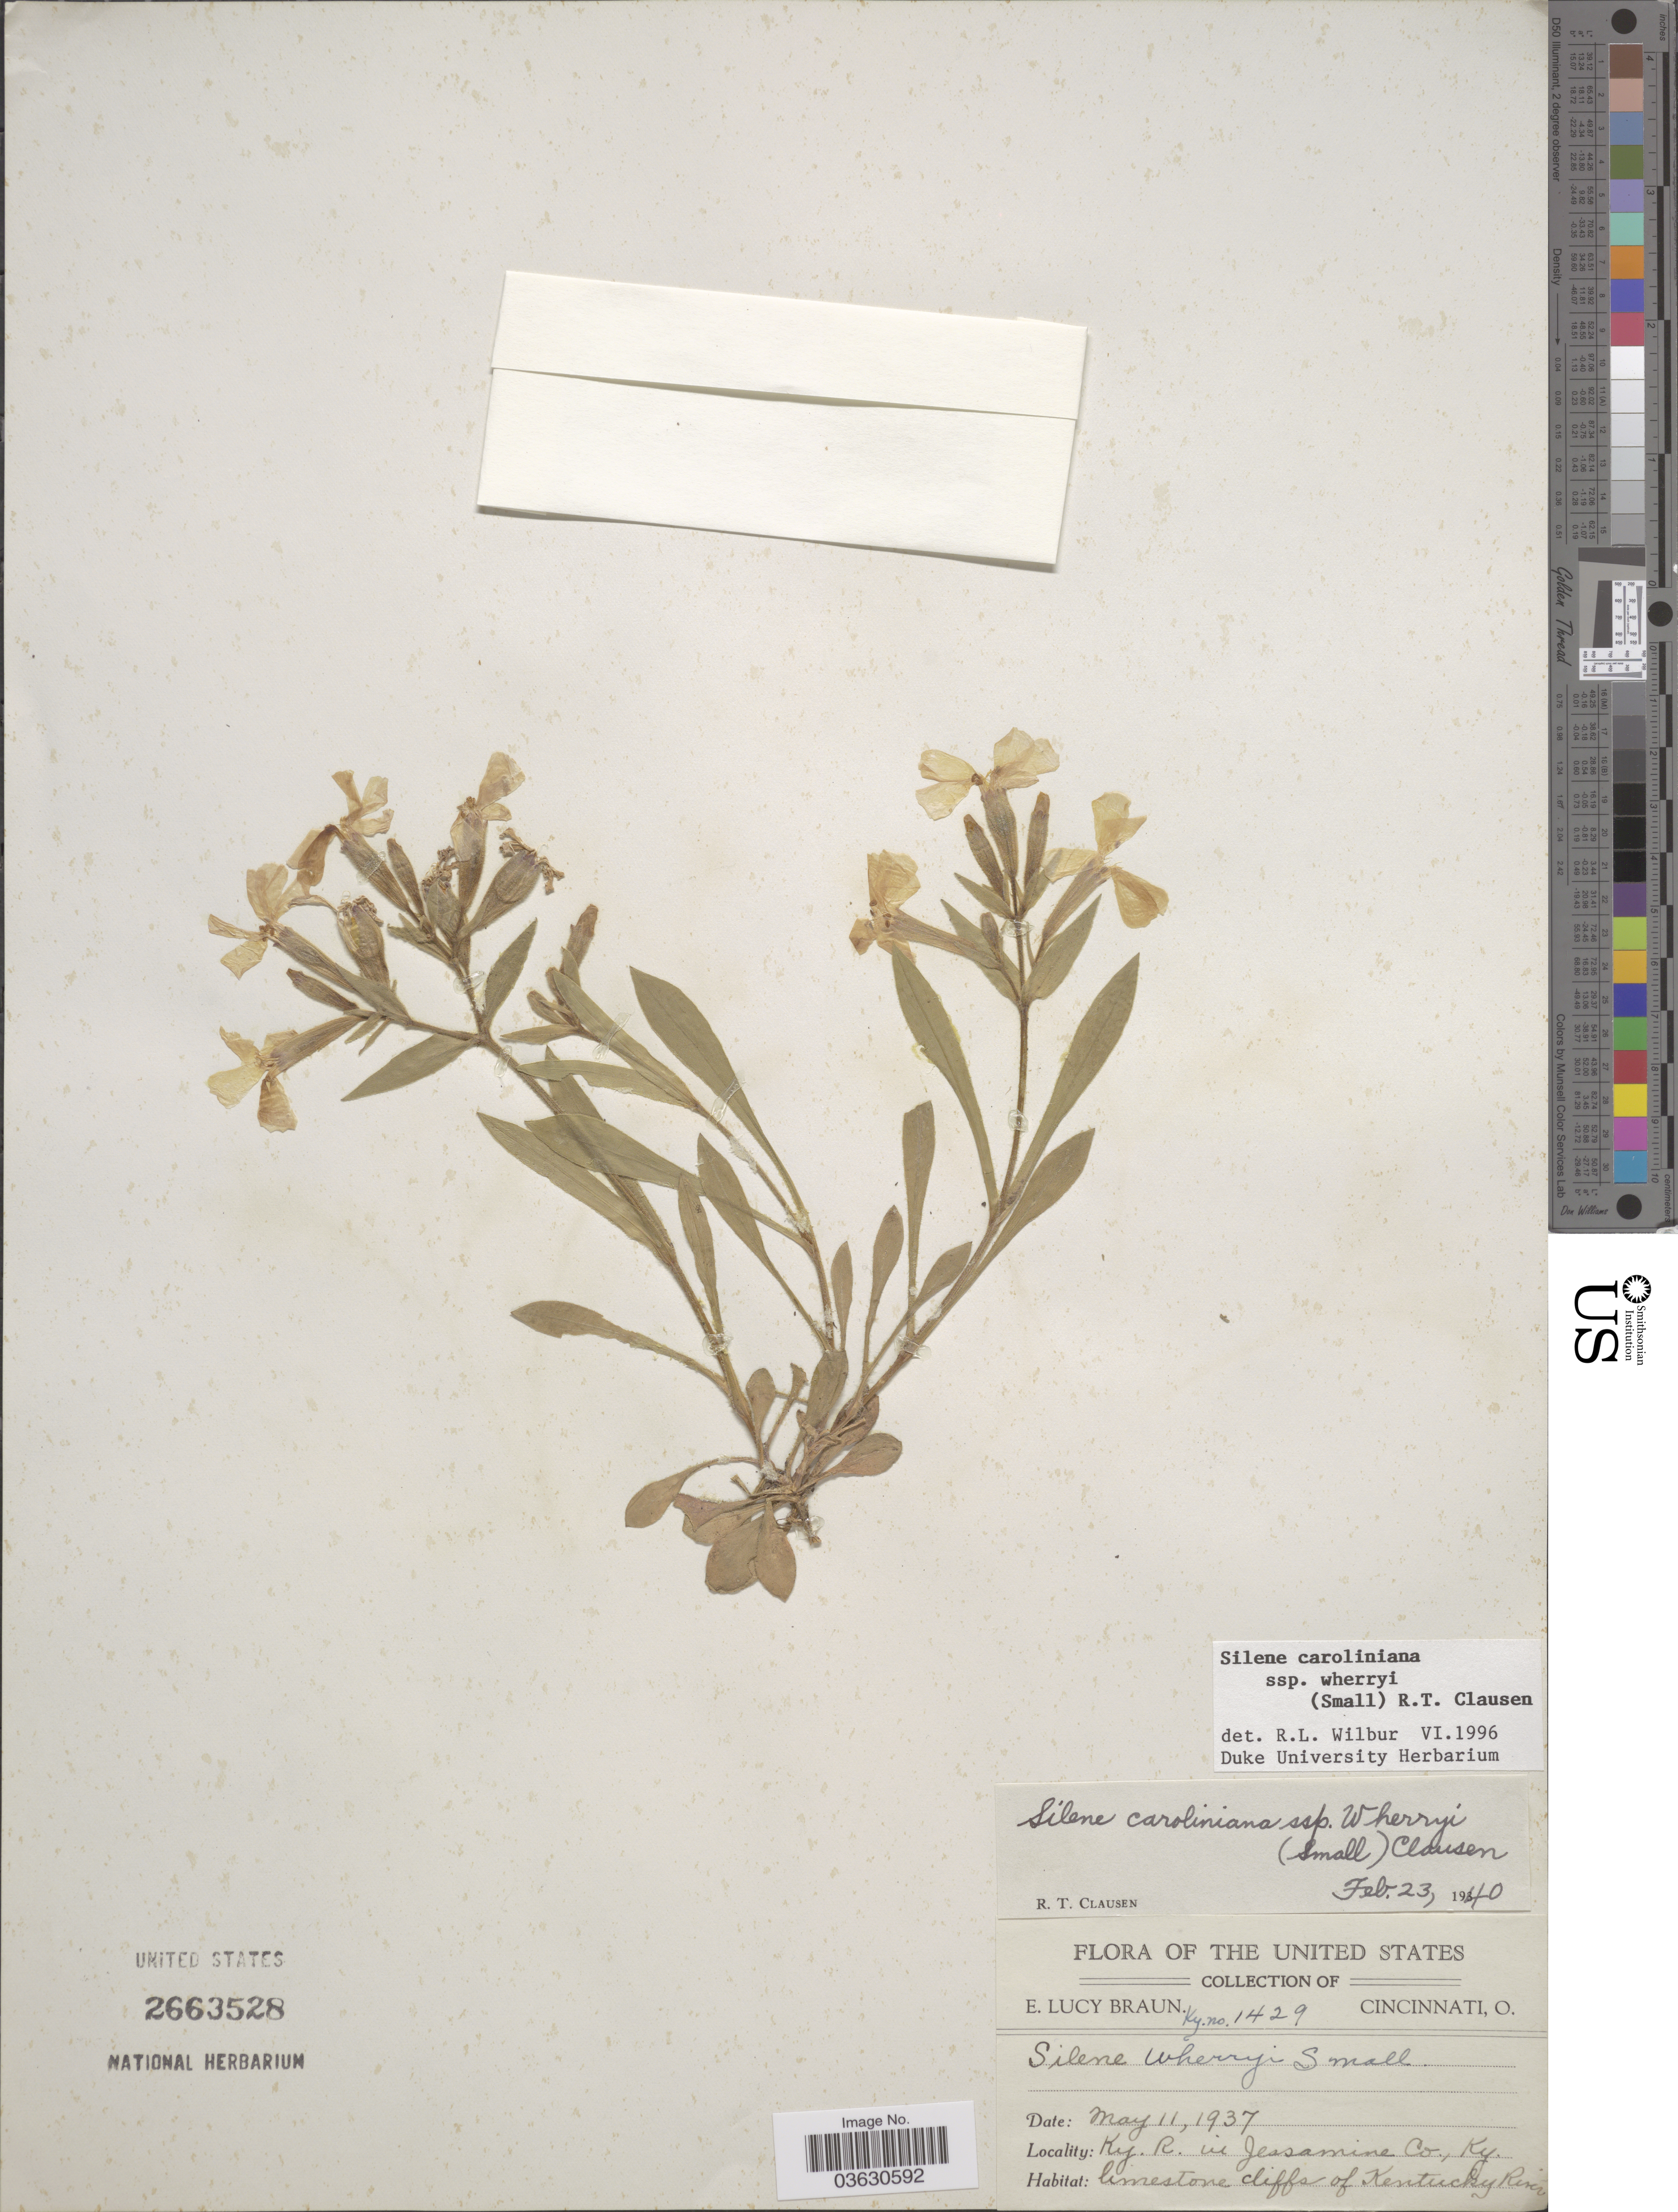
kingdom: Plantae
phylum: Tracheophyta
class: Magnoliopsida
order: Caryophyllales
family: Caryophyllaceae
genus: Silene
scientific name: Silene caroliniana subsp. wherryi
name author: Walter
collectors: E. L. Braun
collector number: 1429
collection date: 1937-05-11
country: United States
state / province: Kentucky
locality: Ky. R. in Jessamine Co. Limestone cliffs of Kentucky River.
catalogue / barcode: US 2663528